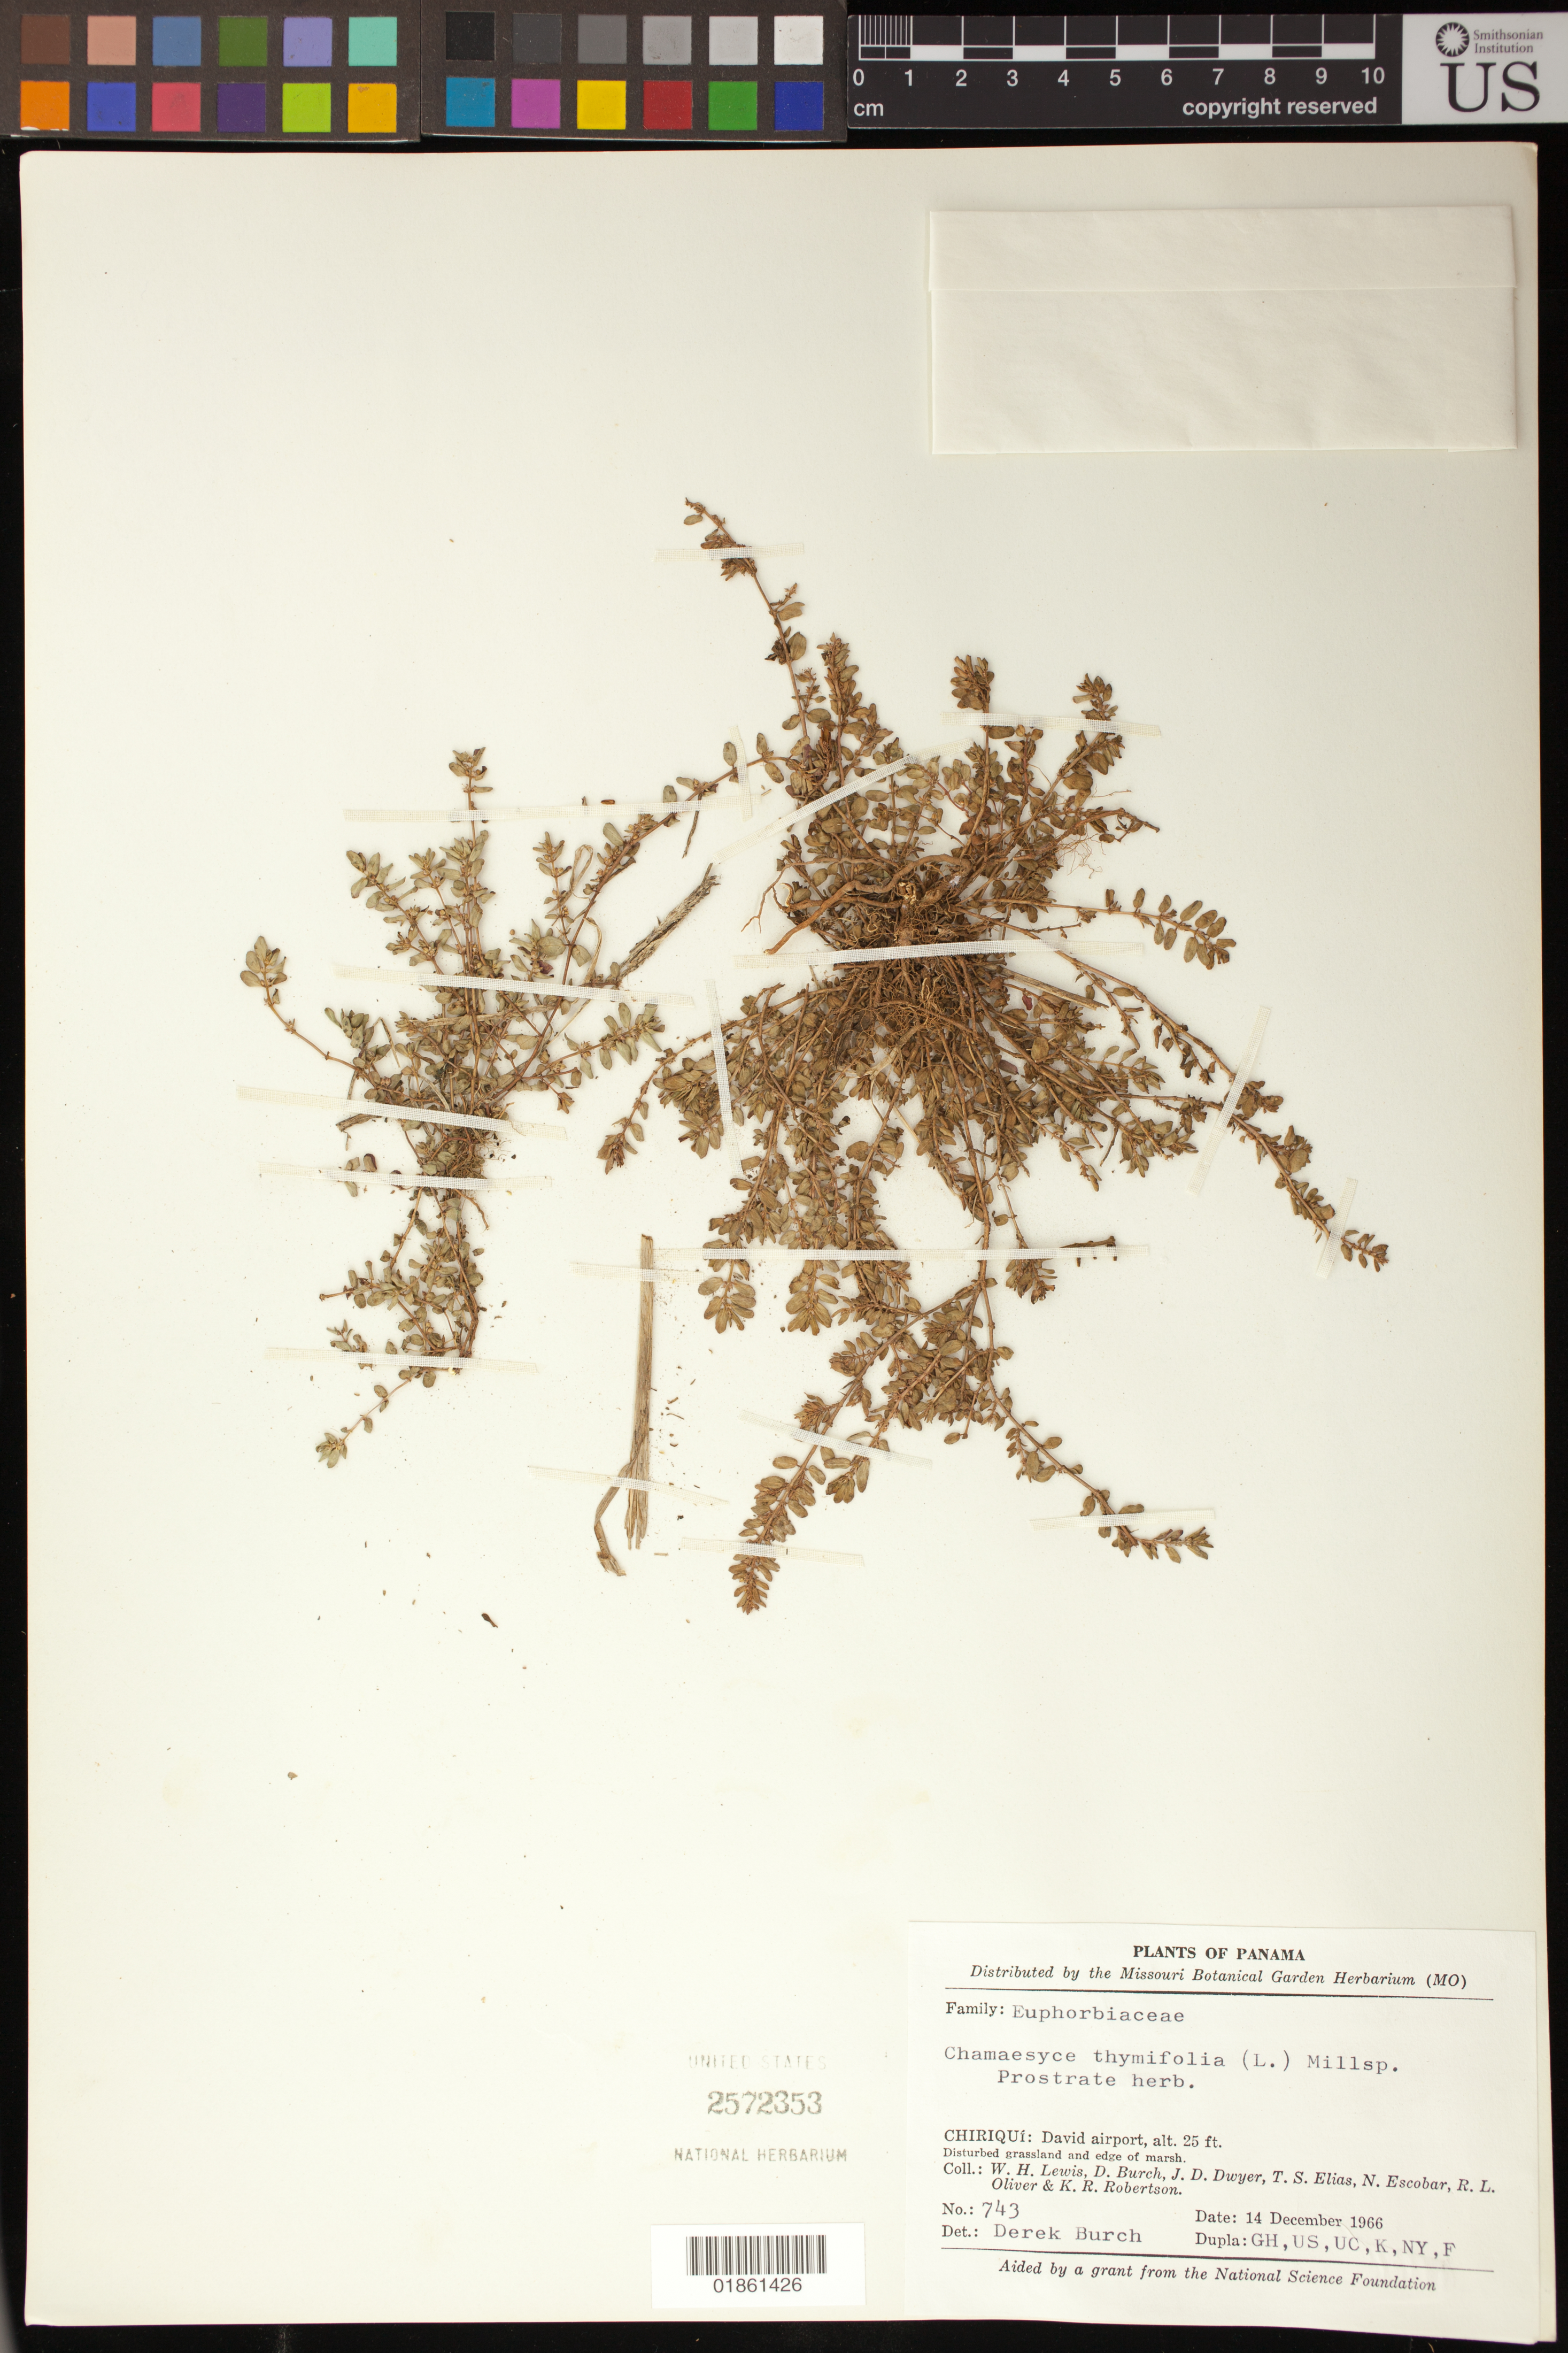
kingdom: Plantae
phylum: Tracheophyta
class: Magnoliopsida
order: Malpighiales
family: Euphorbiaceae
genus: Euphorbia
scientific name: Euphorbia thymifolia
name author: L.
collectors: W. H. Lewis, D. Burch, J. D. Dwyer, T. S. Elias, N. Escobar, R. L. Oliver & K. R. Robertson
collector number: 743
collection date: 1966-12-14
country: Panama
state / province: Chiriquí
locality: David airport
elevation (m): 8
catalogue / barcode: US 2572353